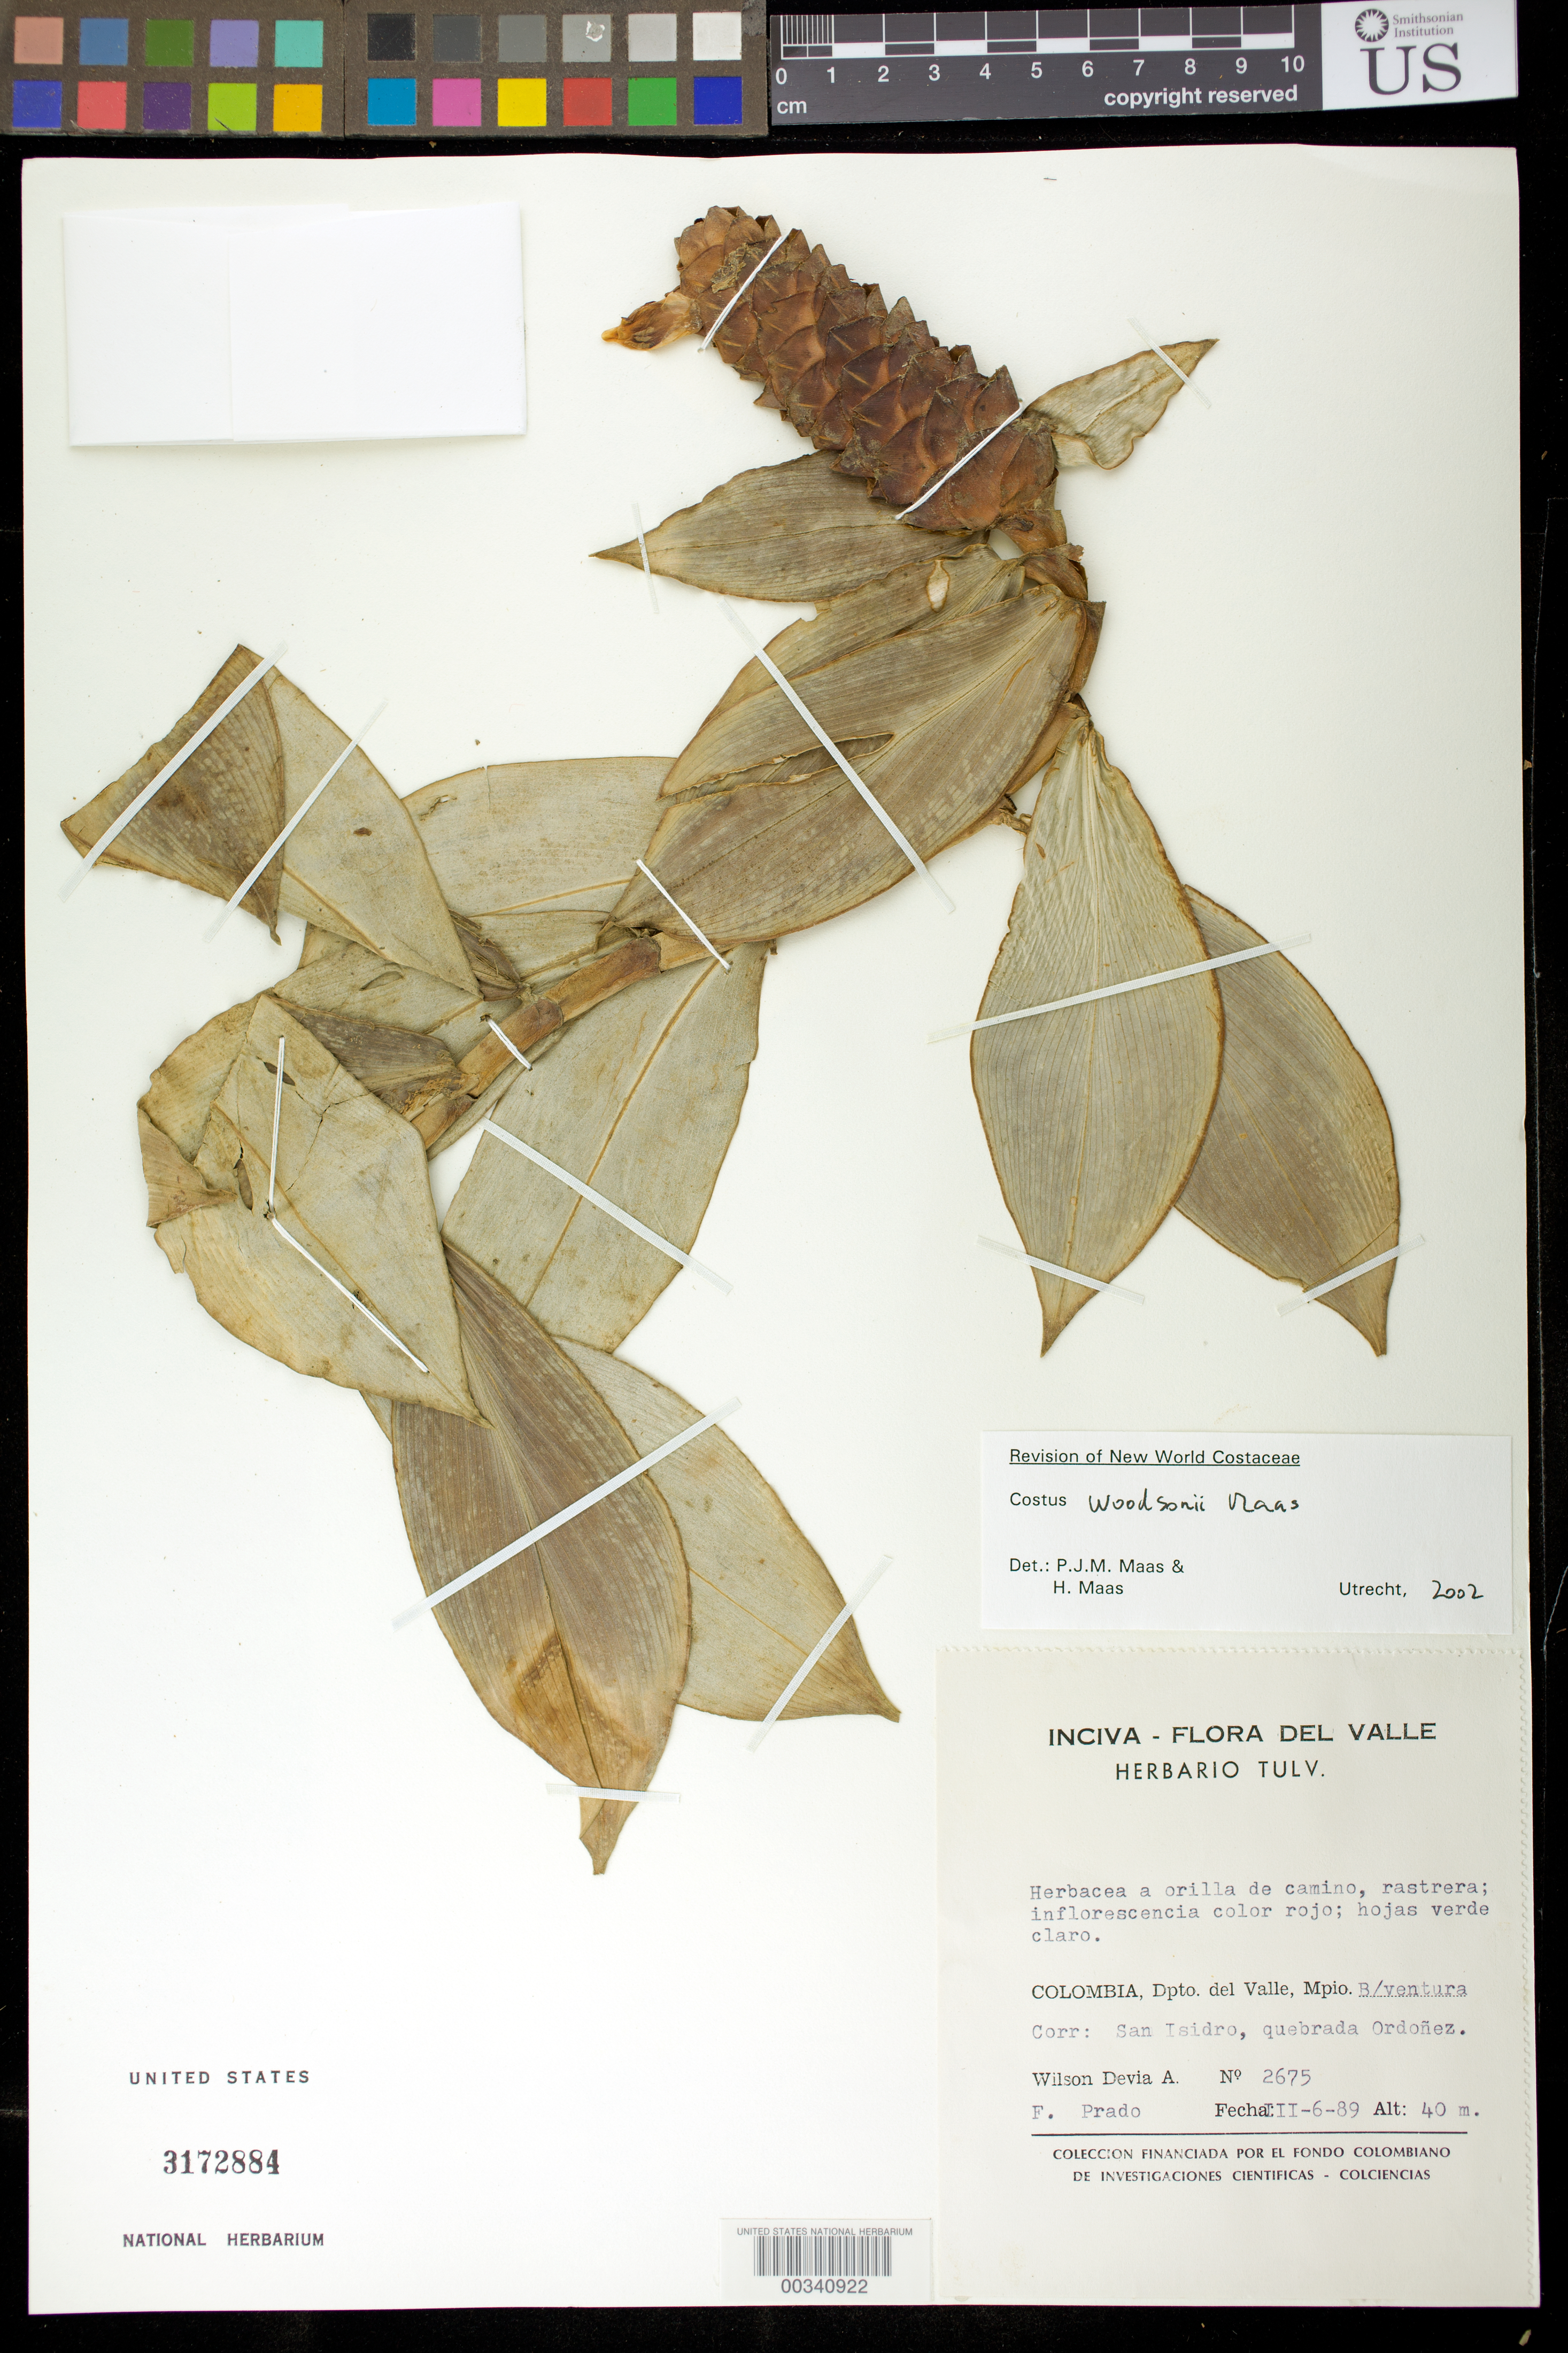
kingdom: Plantae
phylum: Tracheophyta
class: Liliopsida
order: Zingiberales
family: Costaceae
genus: Costus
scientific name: Costus woodsonii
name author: Maas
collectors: W. Devia A. & F. Prado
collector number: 2675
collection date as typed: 06 Mar 1989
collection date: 1989-03-06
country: Colombia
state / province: Valle del Cauca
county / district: Buenaventura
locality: Depto. del Valle, Mun. Buena Ventura, corr: San Isidro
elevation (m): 40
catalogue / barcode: US 3172884